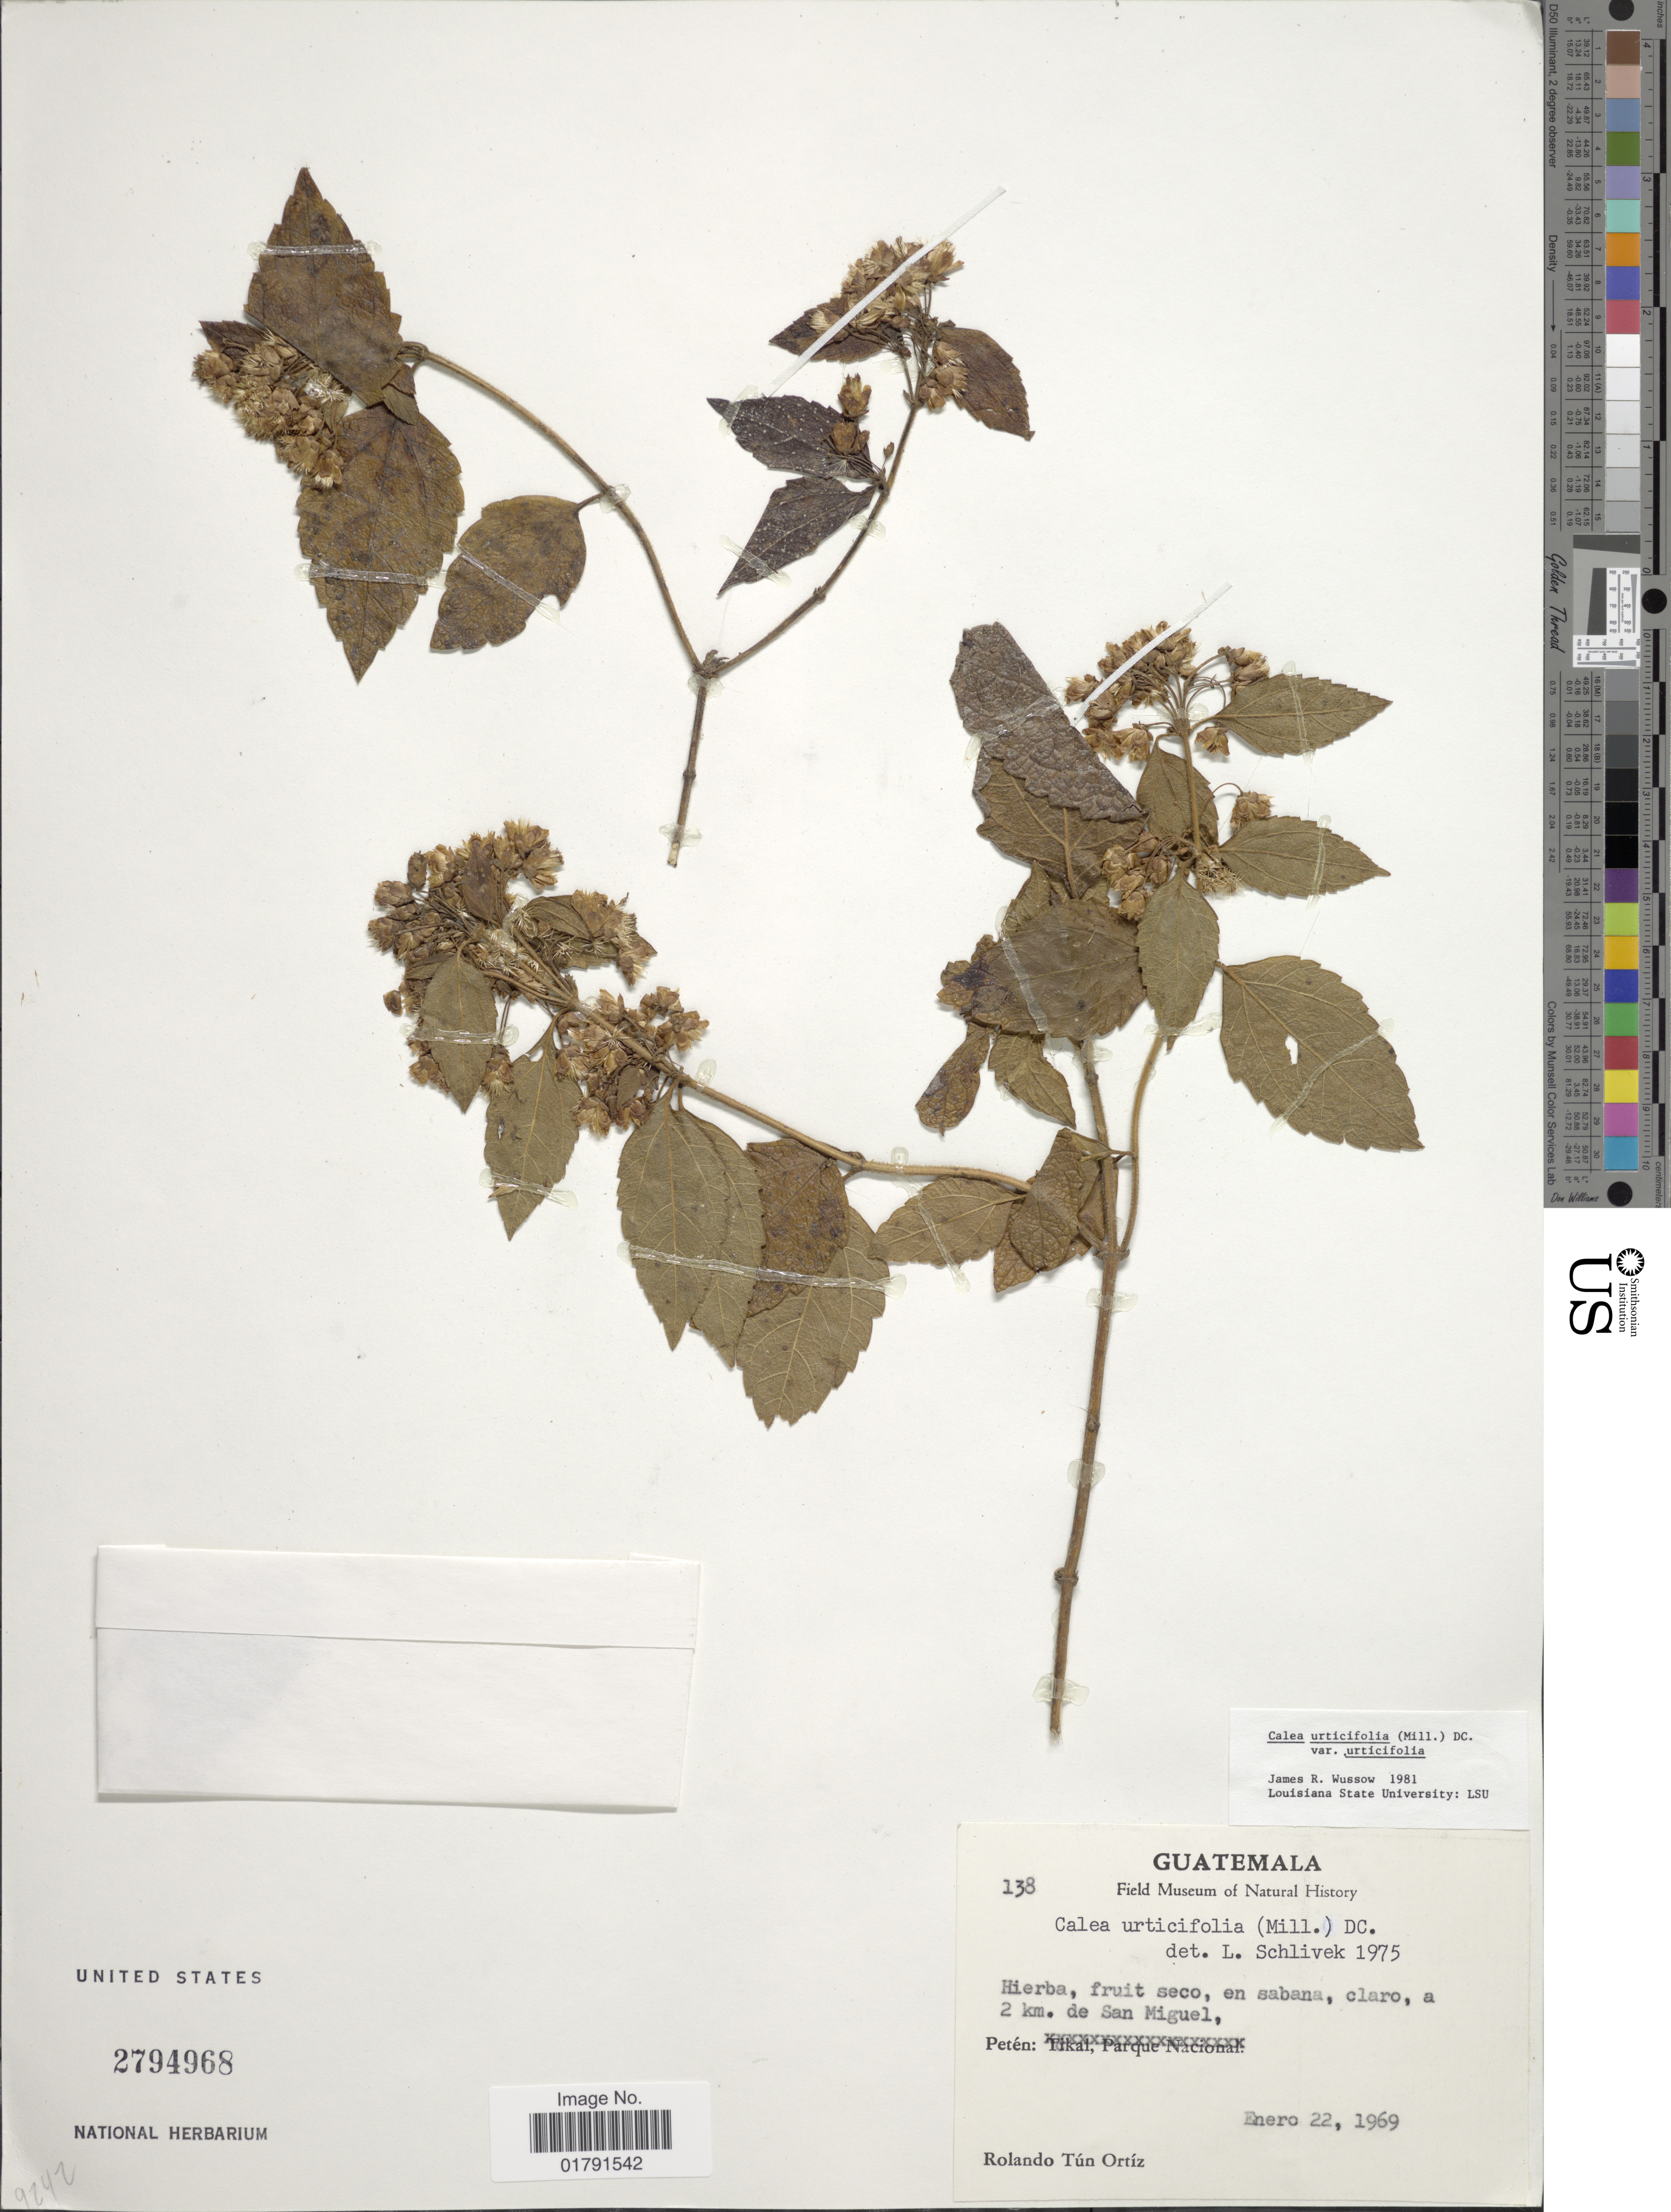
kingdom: Plantae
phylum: Tracheophyta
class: Magnoliopsida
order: Asterales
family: Asteraceae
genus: Calea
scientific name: Calea urticifolia var. urticifolia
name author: (Mill.) DC.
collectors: R. T. Ortíz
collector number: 138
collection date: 1969-01-22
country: Guatemala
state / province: El Petén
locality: A 2 km de San Miguel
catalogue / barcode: US 2794968